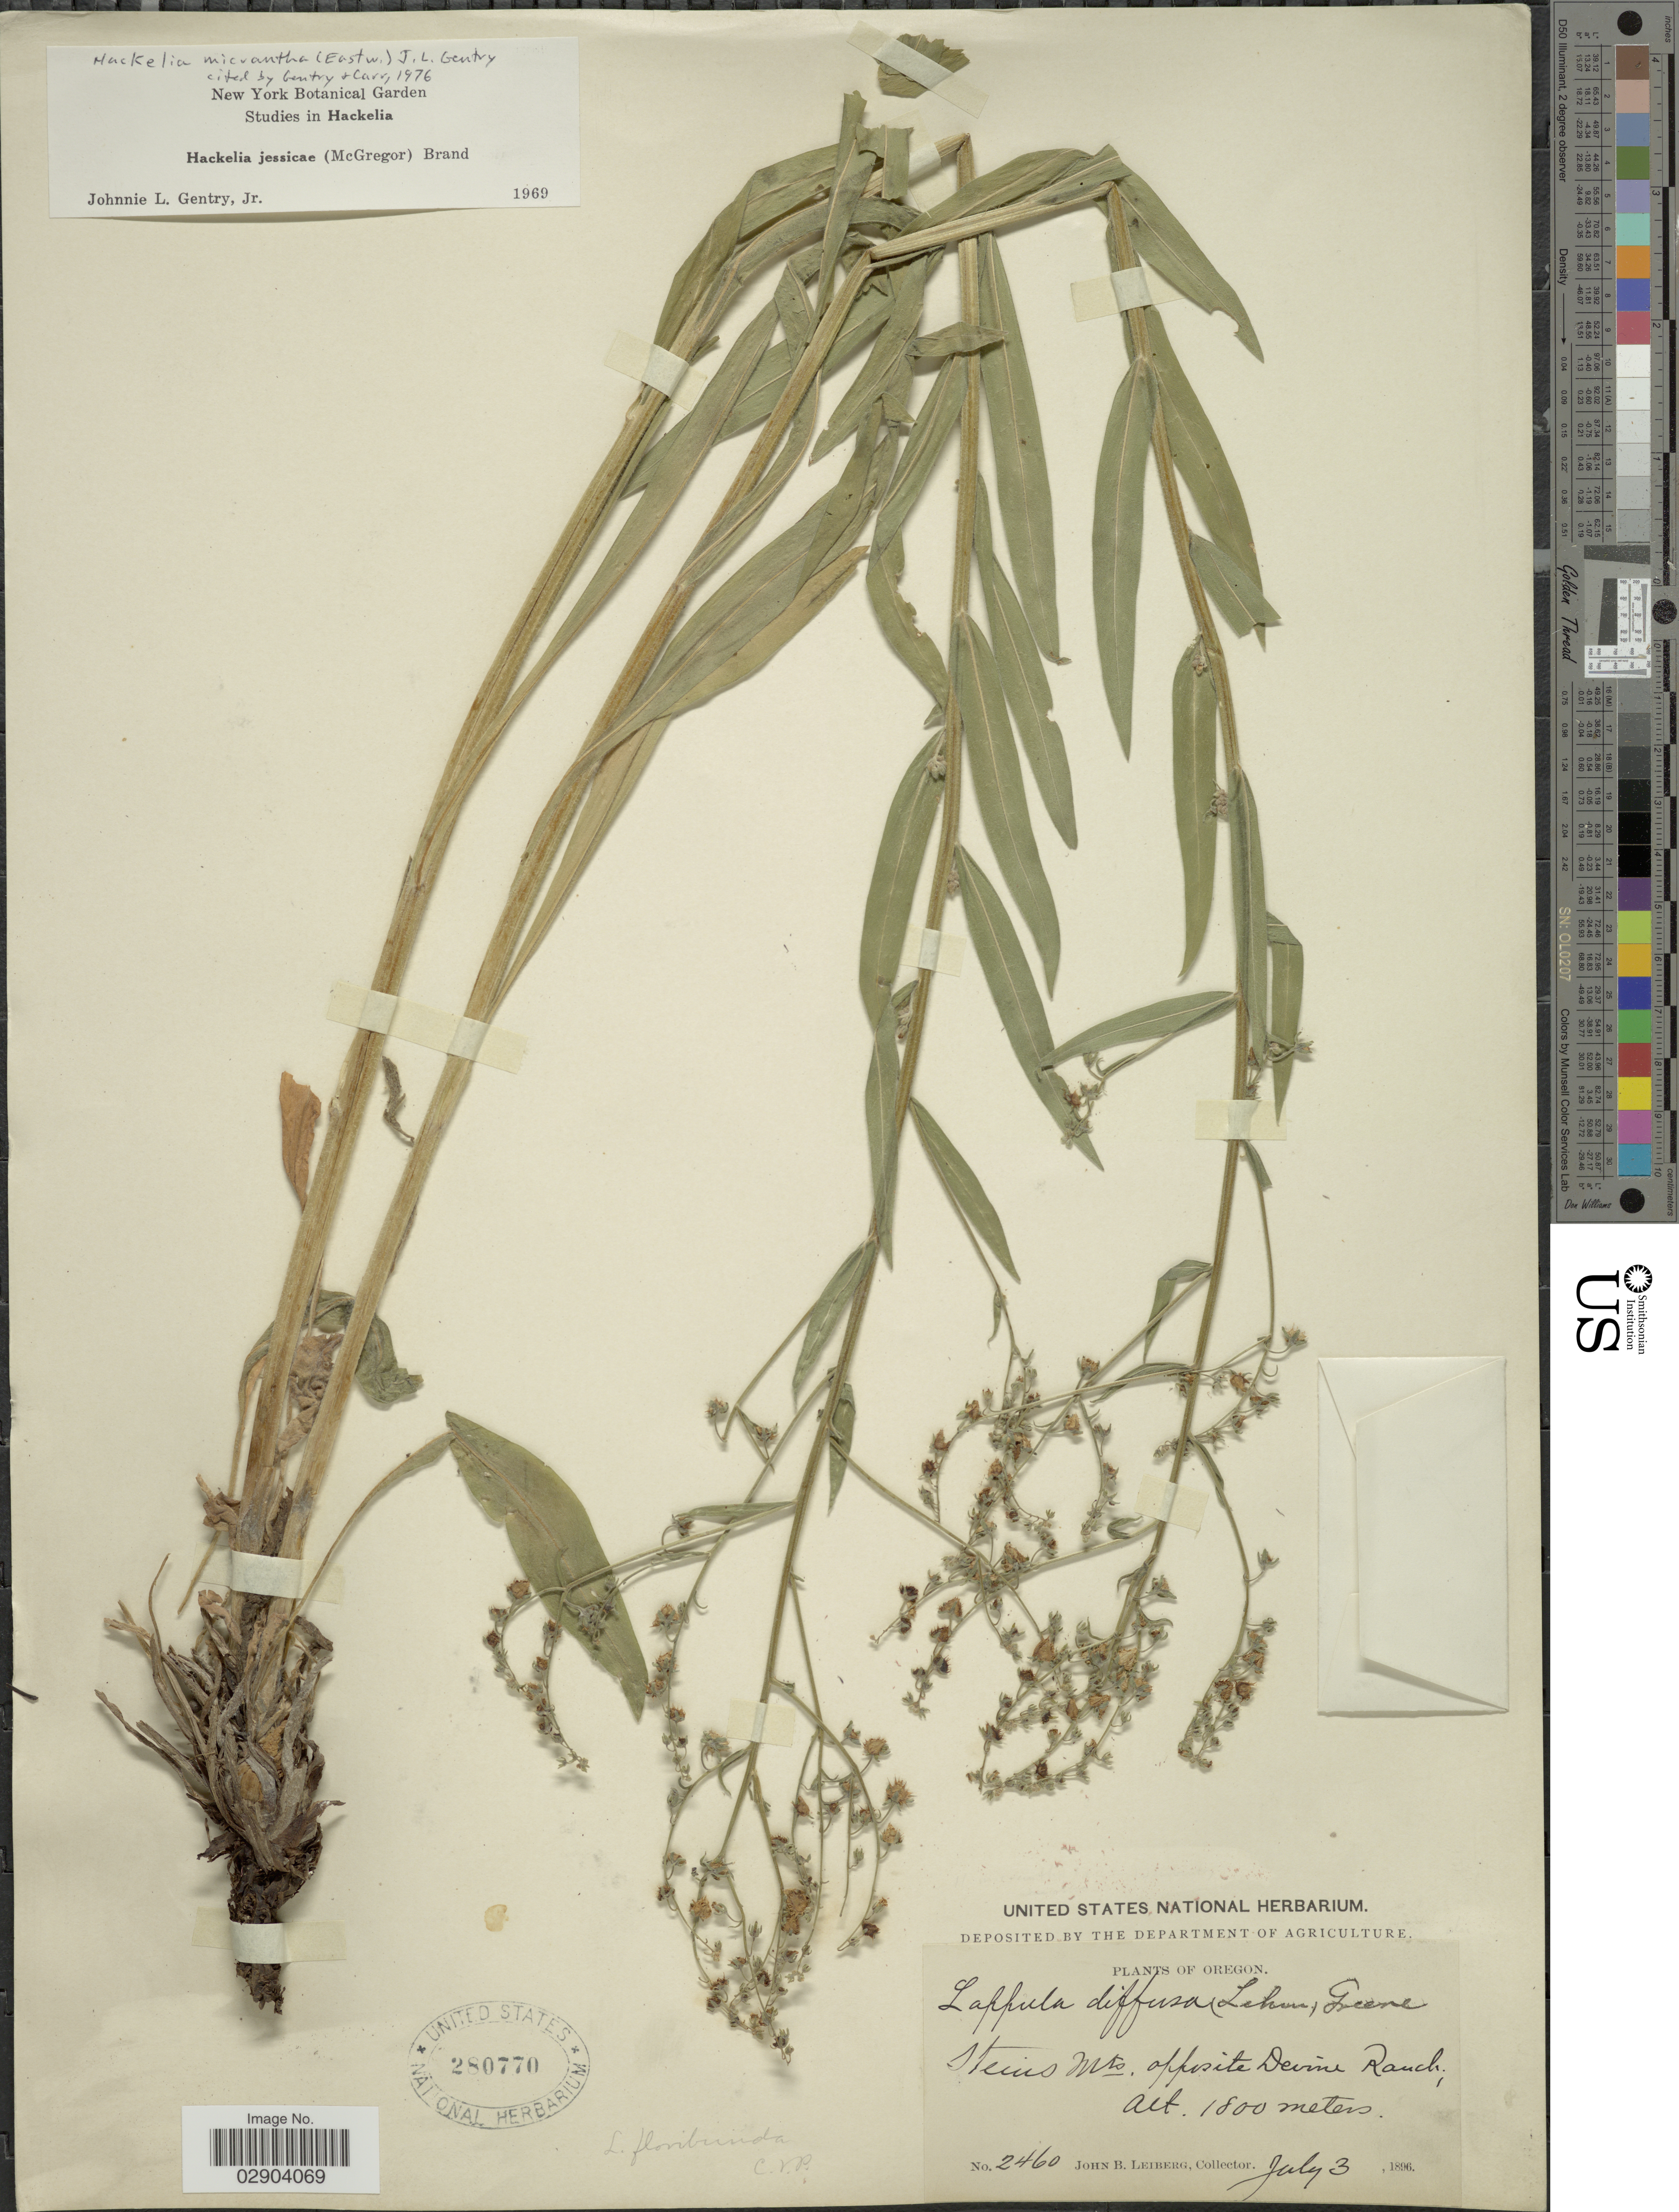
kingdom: Plantae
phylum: Tracheophyta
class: Magnoliopsida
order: Boraginales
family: Boraginaceae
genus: Hackelia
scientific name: Hackelia micrantha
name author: (Eastw.) J.L. Gentry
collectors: J. B. Leiberg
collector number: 2460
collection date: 1896-07-03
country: United States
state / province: Oregon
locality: Steins Mts. Opposite Devine Ranch.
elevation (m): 1800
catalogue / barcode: US 280770